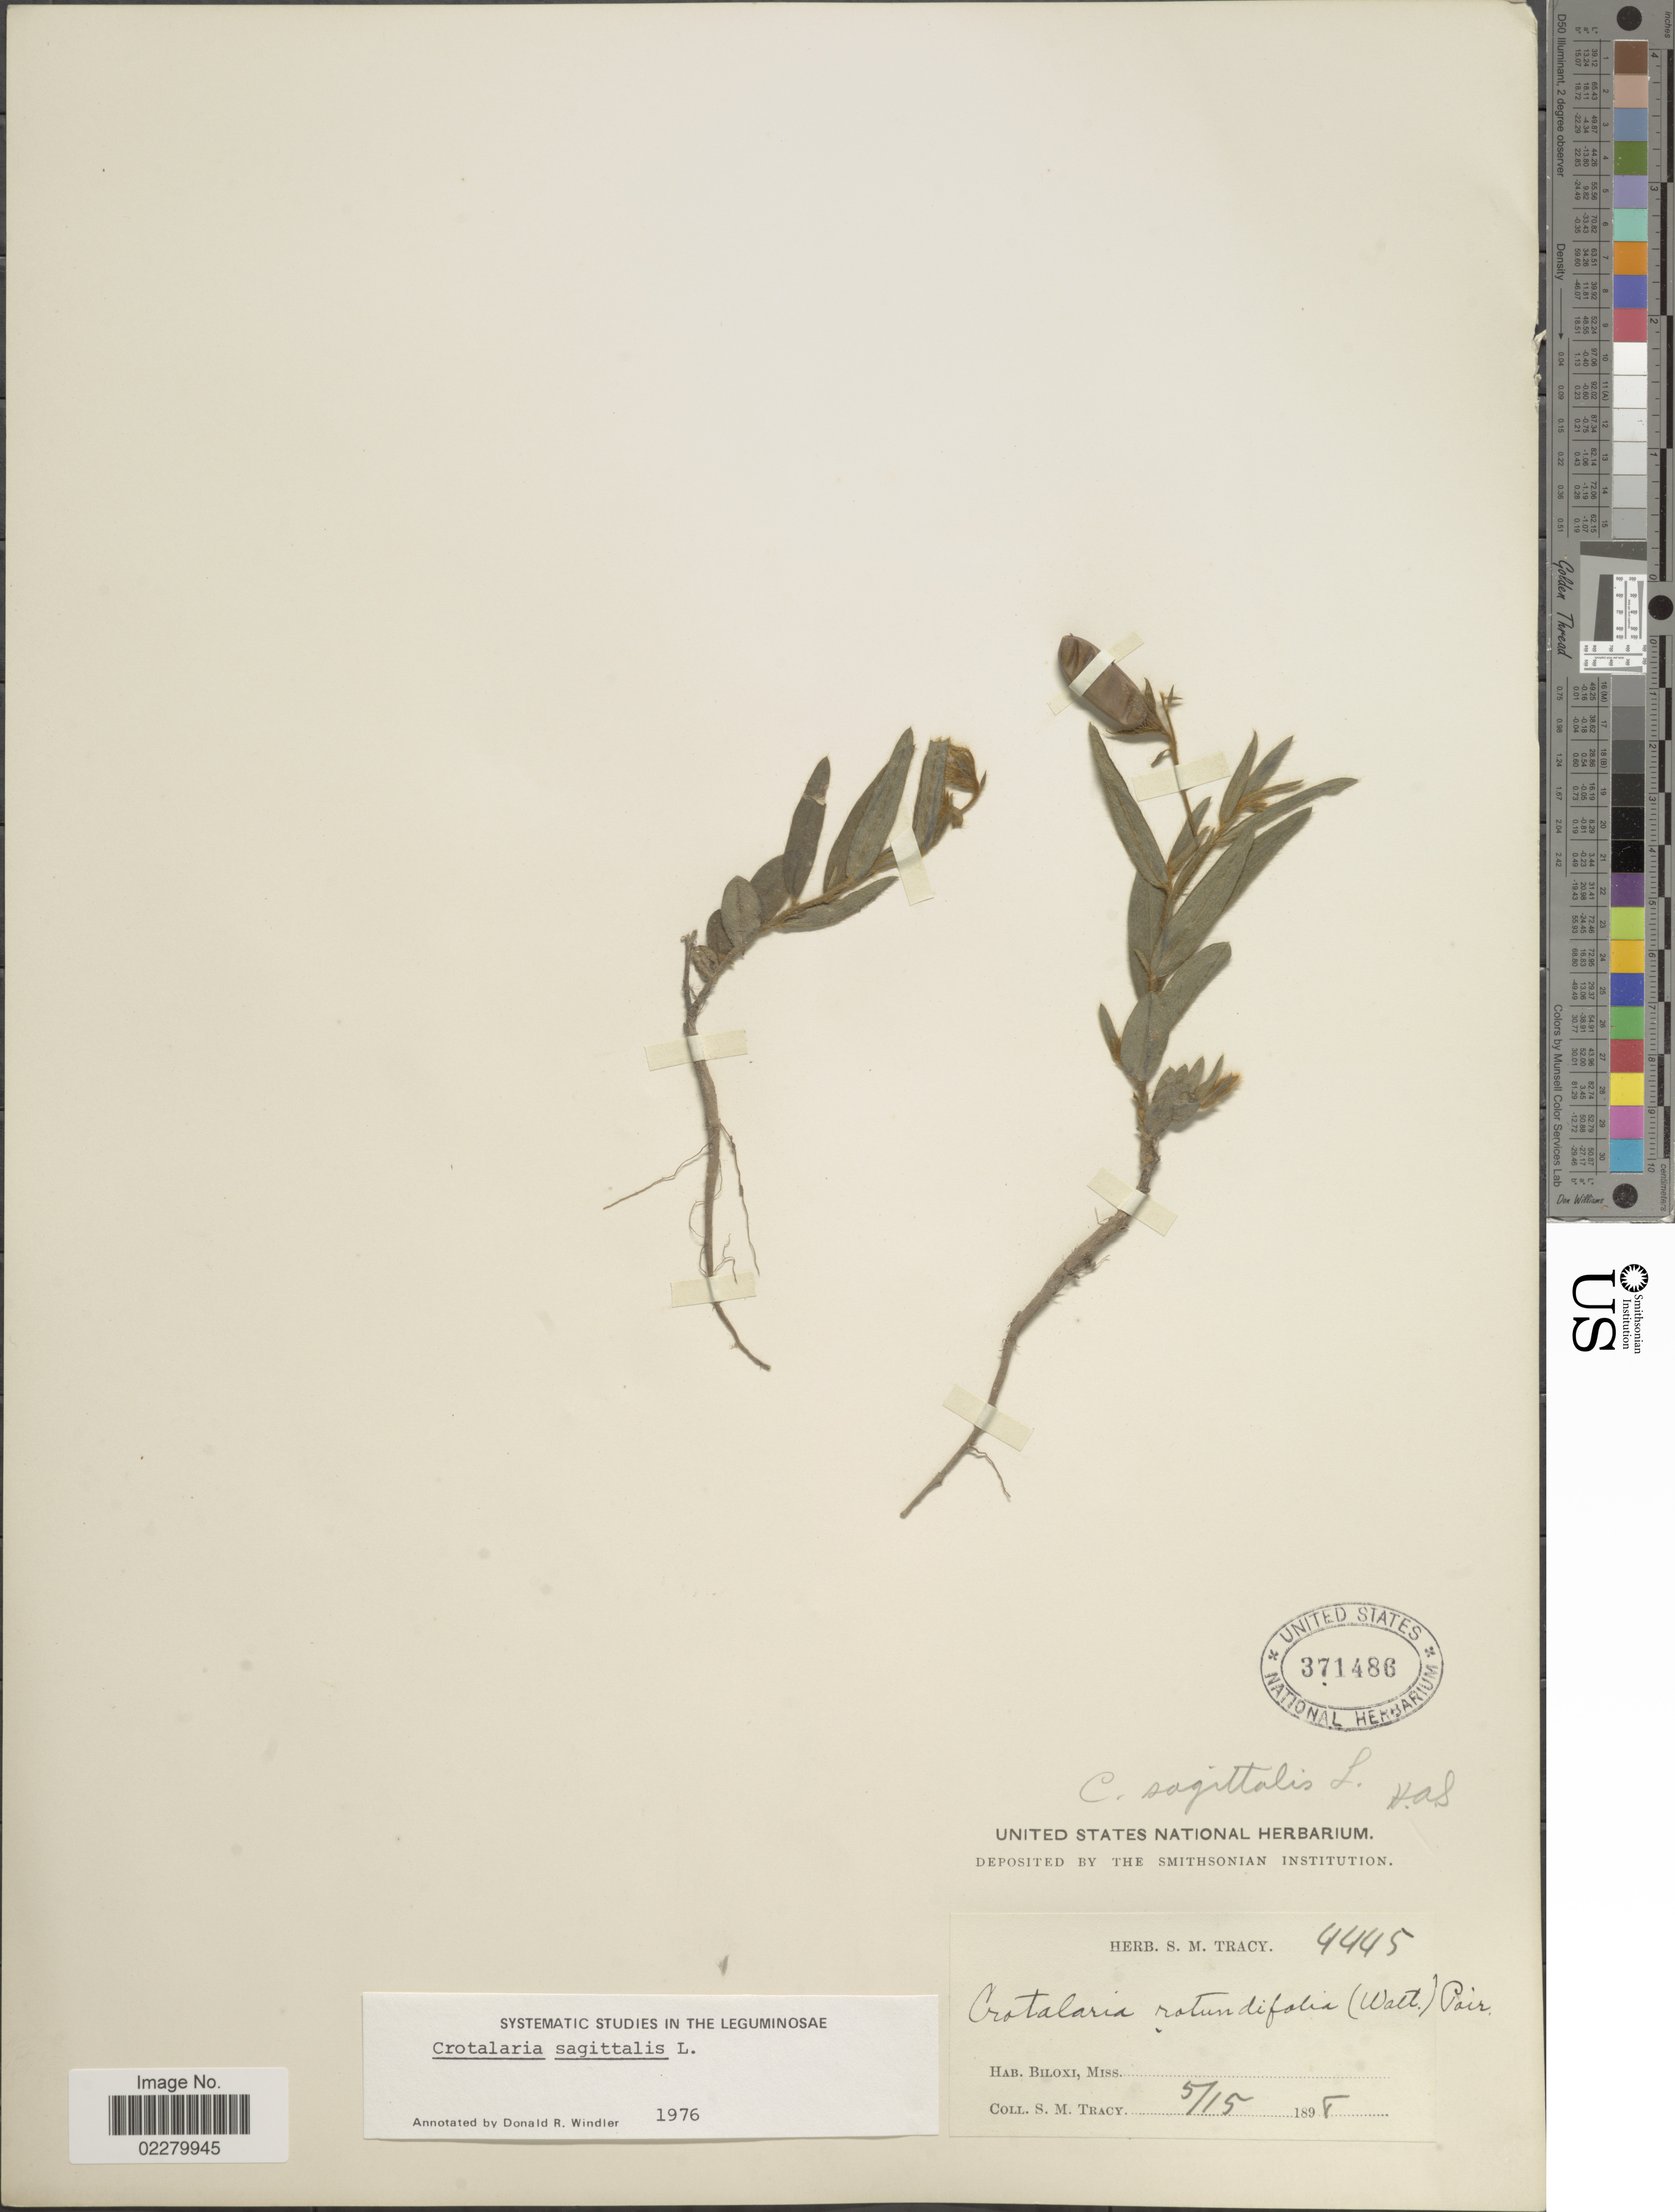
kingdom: Plantae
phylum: Tracheophyta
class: Magnoliopsida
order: Fabales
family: Fabaceae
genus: Crotalaria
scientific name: Crotalaria sagittalis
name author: L.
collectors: S. M. Tracy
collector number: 4445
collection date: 1898-05-15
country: United States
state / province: Mississippi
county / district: Harrison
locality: Biloxi, Miss.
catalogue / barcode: US 371486